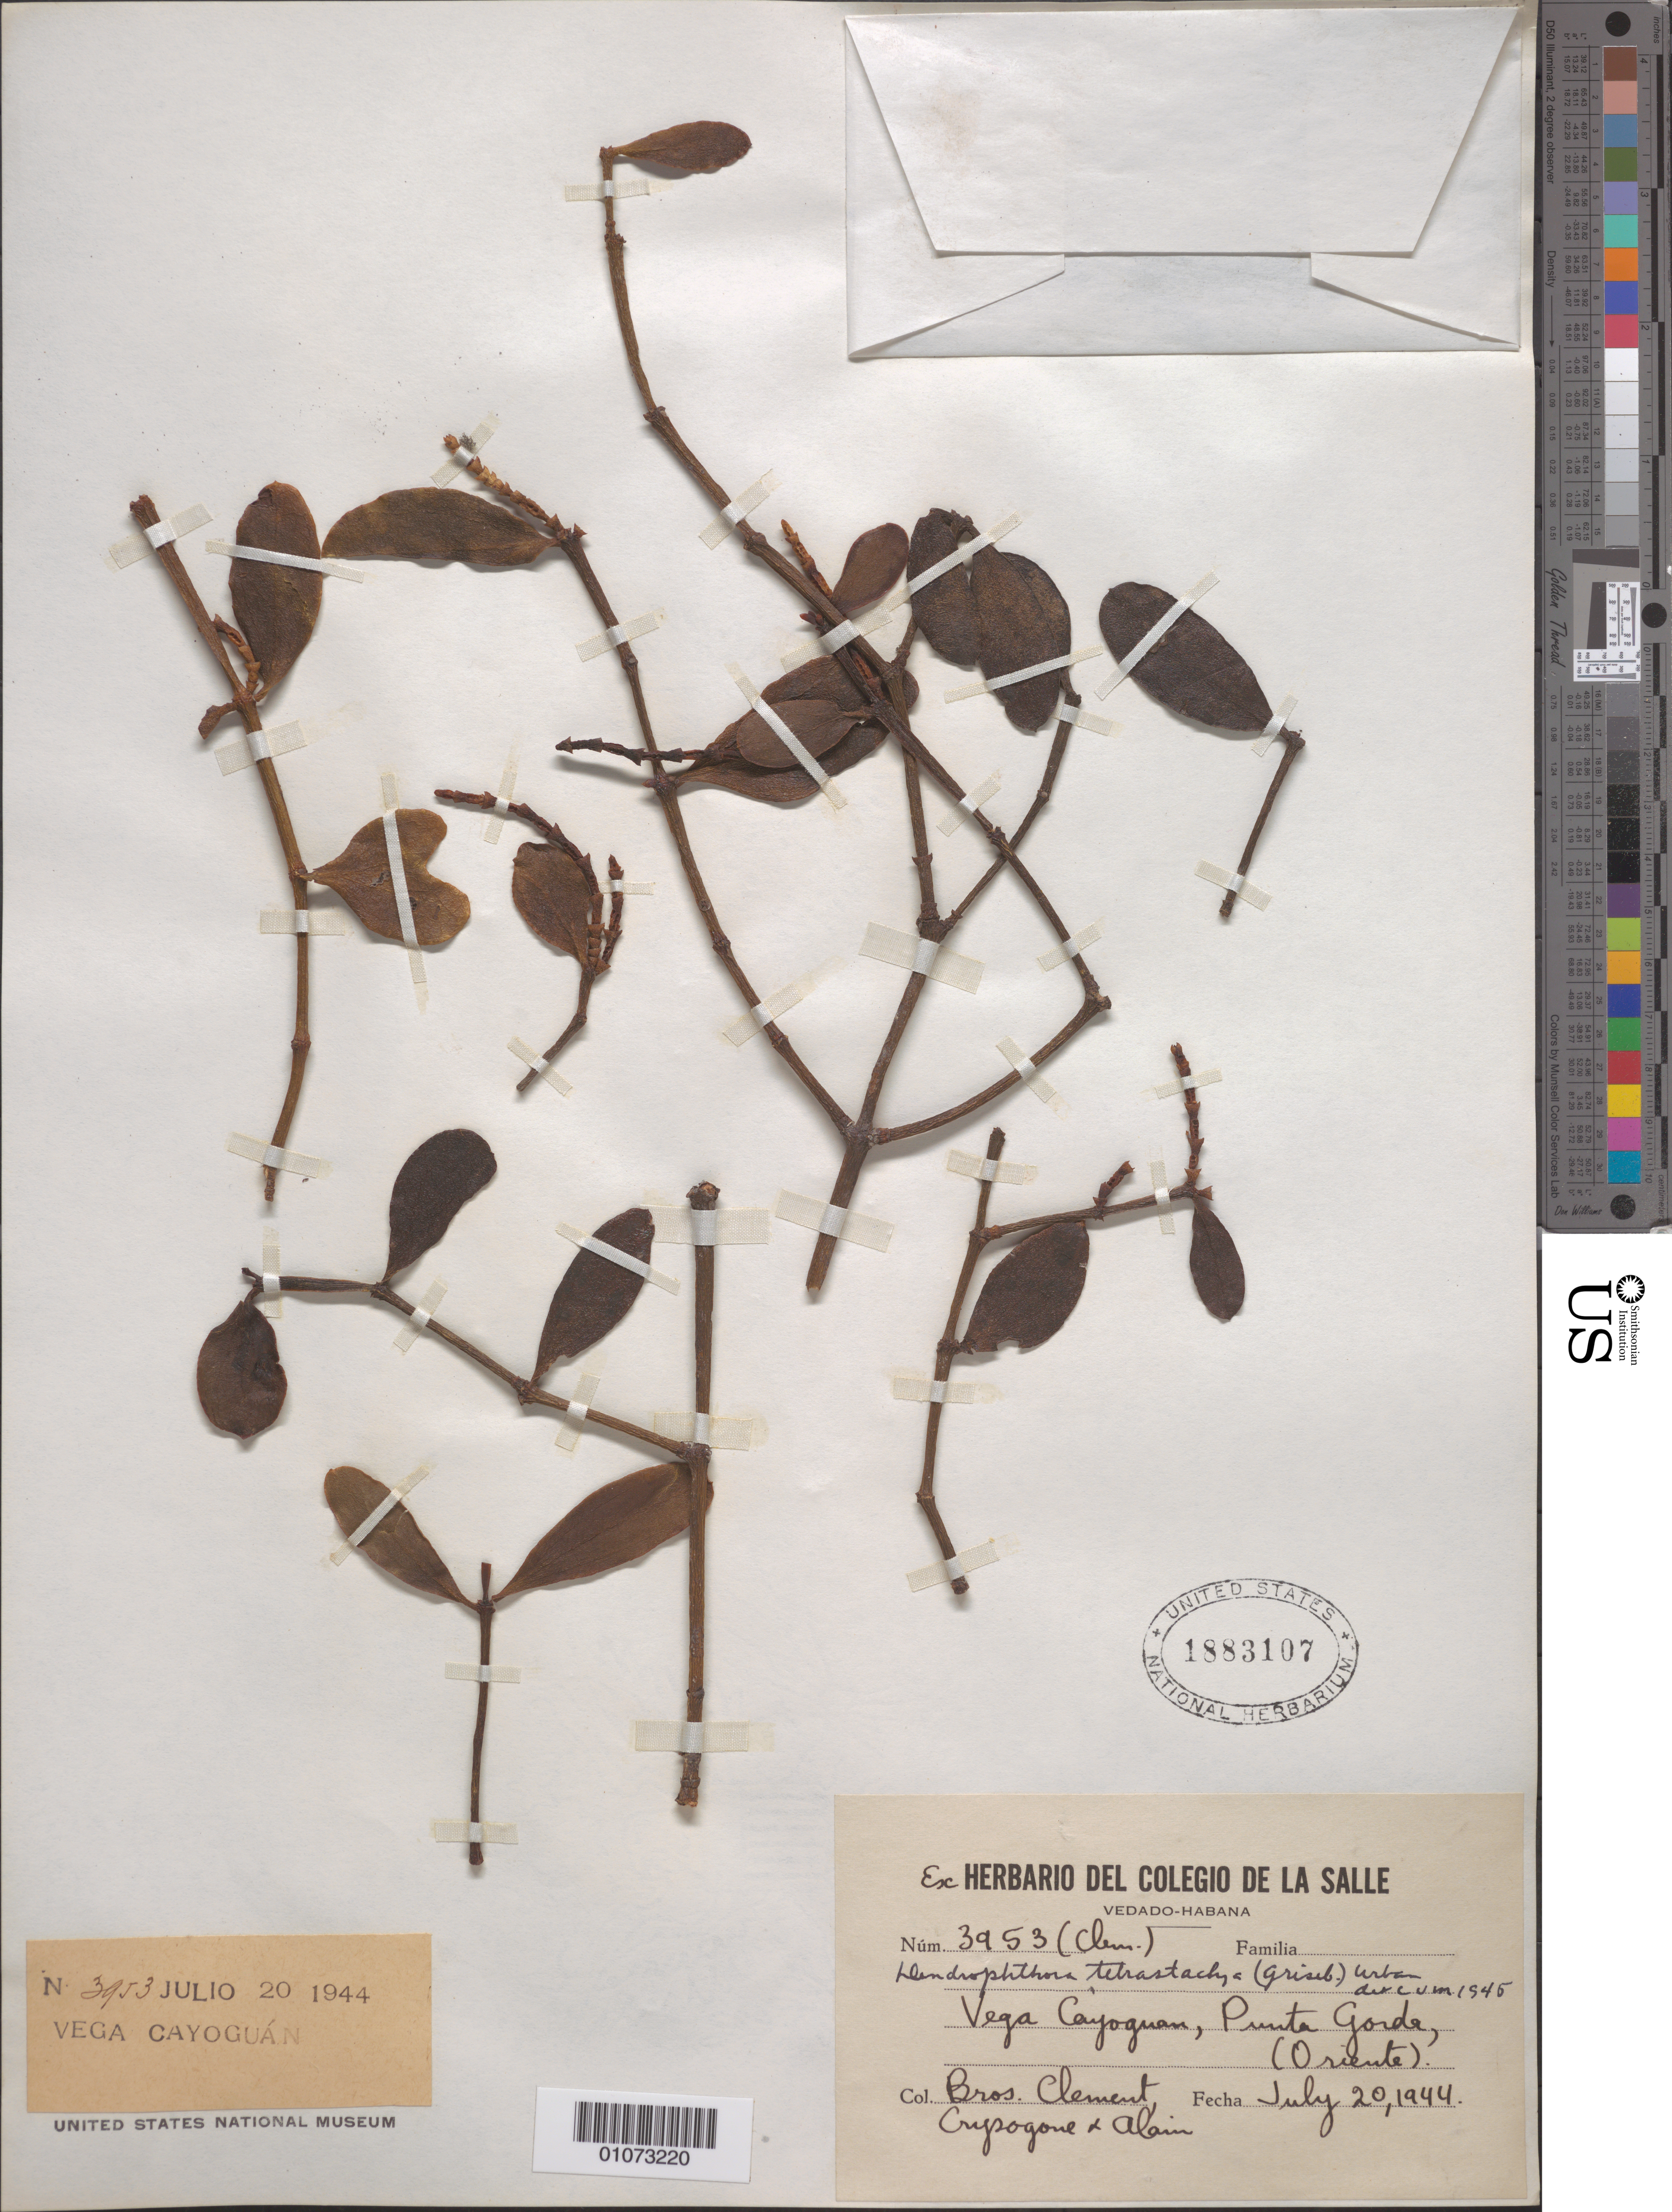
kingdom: Plantae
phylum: Tracheophyta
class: Magnoliopsida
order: Santalales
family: Viscaceae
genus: Dendrophthora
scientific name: Dendrophthora tetrastachya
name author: (C. Wright ex Griseb.) Urb.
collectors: B. Clement & B. Chrysogone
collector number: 3953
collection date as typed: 20 Jul 1944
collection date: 1944-07-20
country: Cuba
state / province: Oriente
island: Cuba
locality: Punta Gorda, Vega Cajoguan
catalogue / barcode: US 1883107